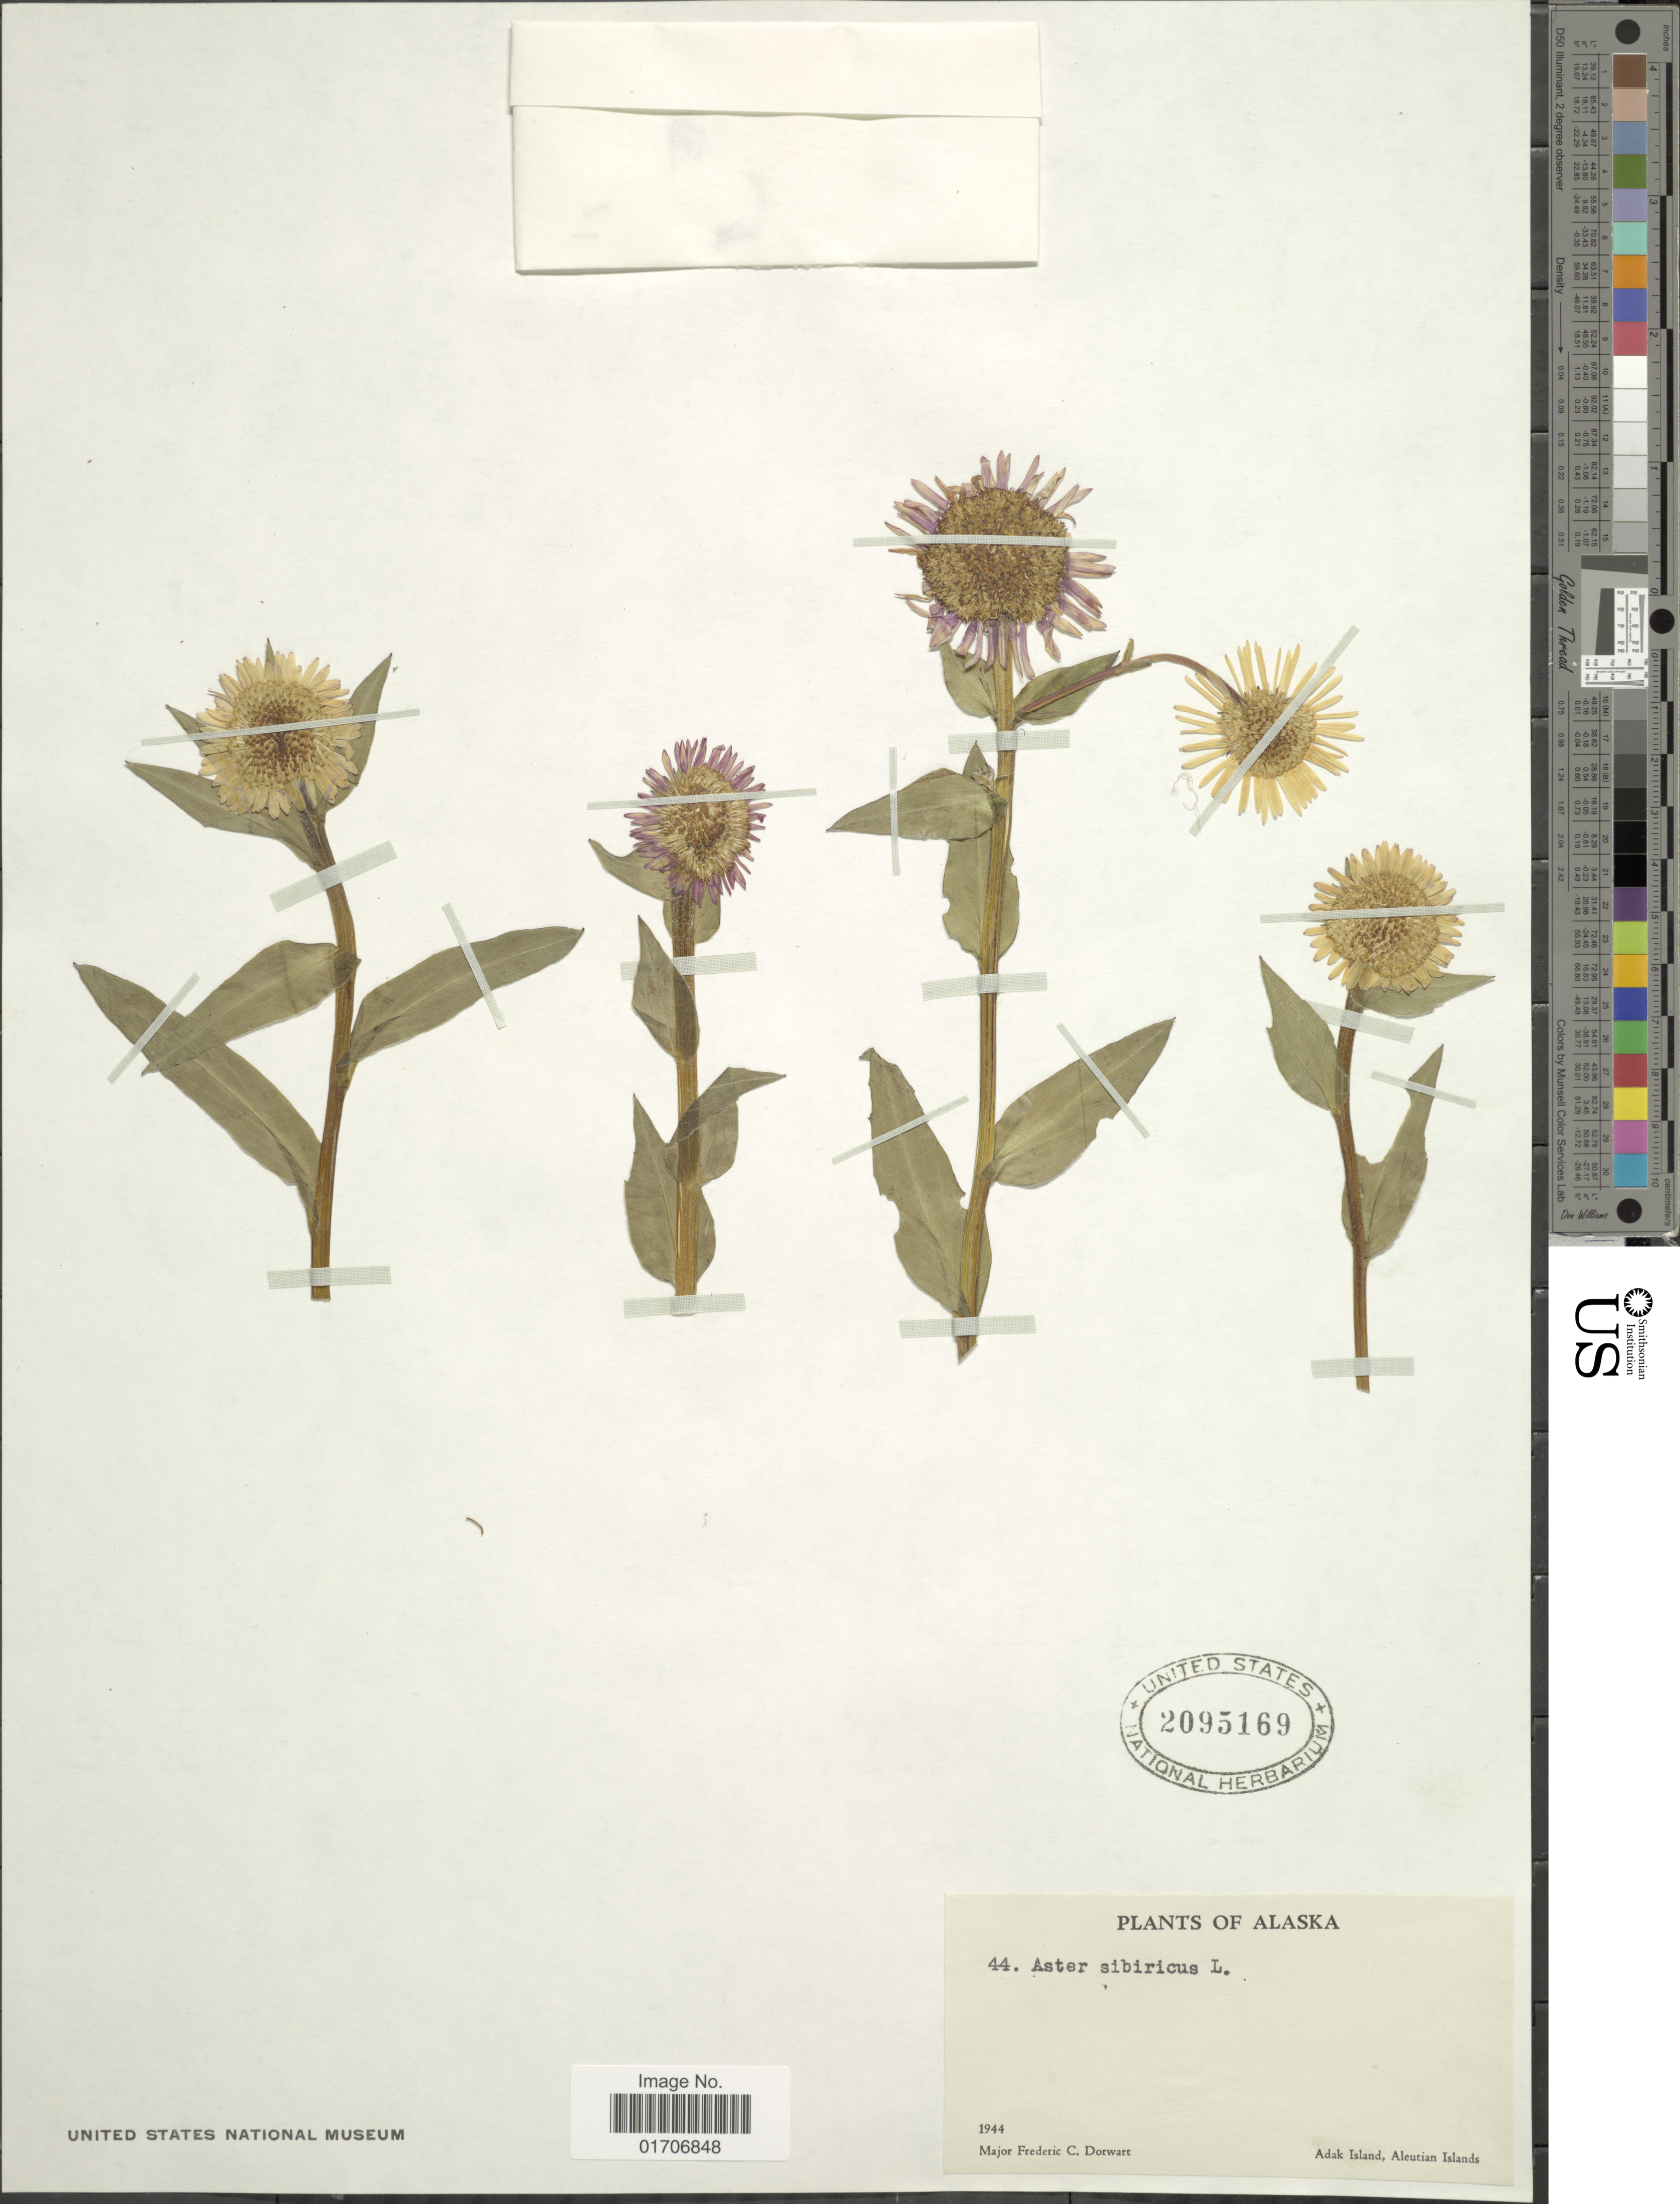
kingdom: Plantae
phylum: Tracheophyta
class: Magnoliopsida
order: Asterales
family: Asteraceae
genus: Eurybia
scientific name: Eurybia sibirica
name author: (L.) G.L. Nesom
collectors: F. Dorwart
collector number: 44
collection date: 1944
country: United States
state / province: Alaska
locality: Adak Island, Aleutian Islands.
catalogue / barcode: US 2095169